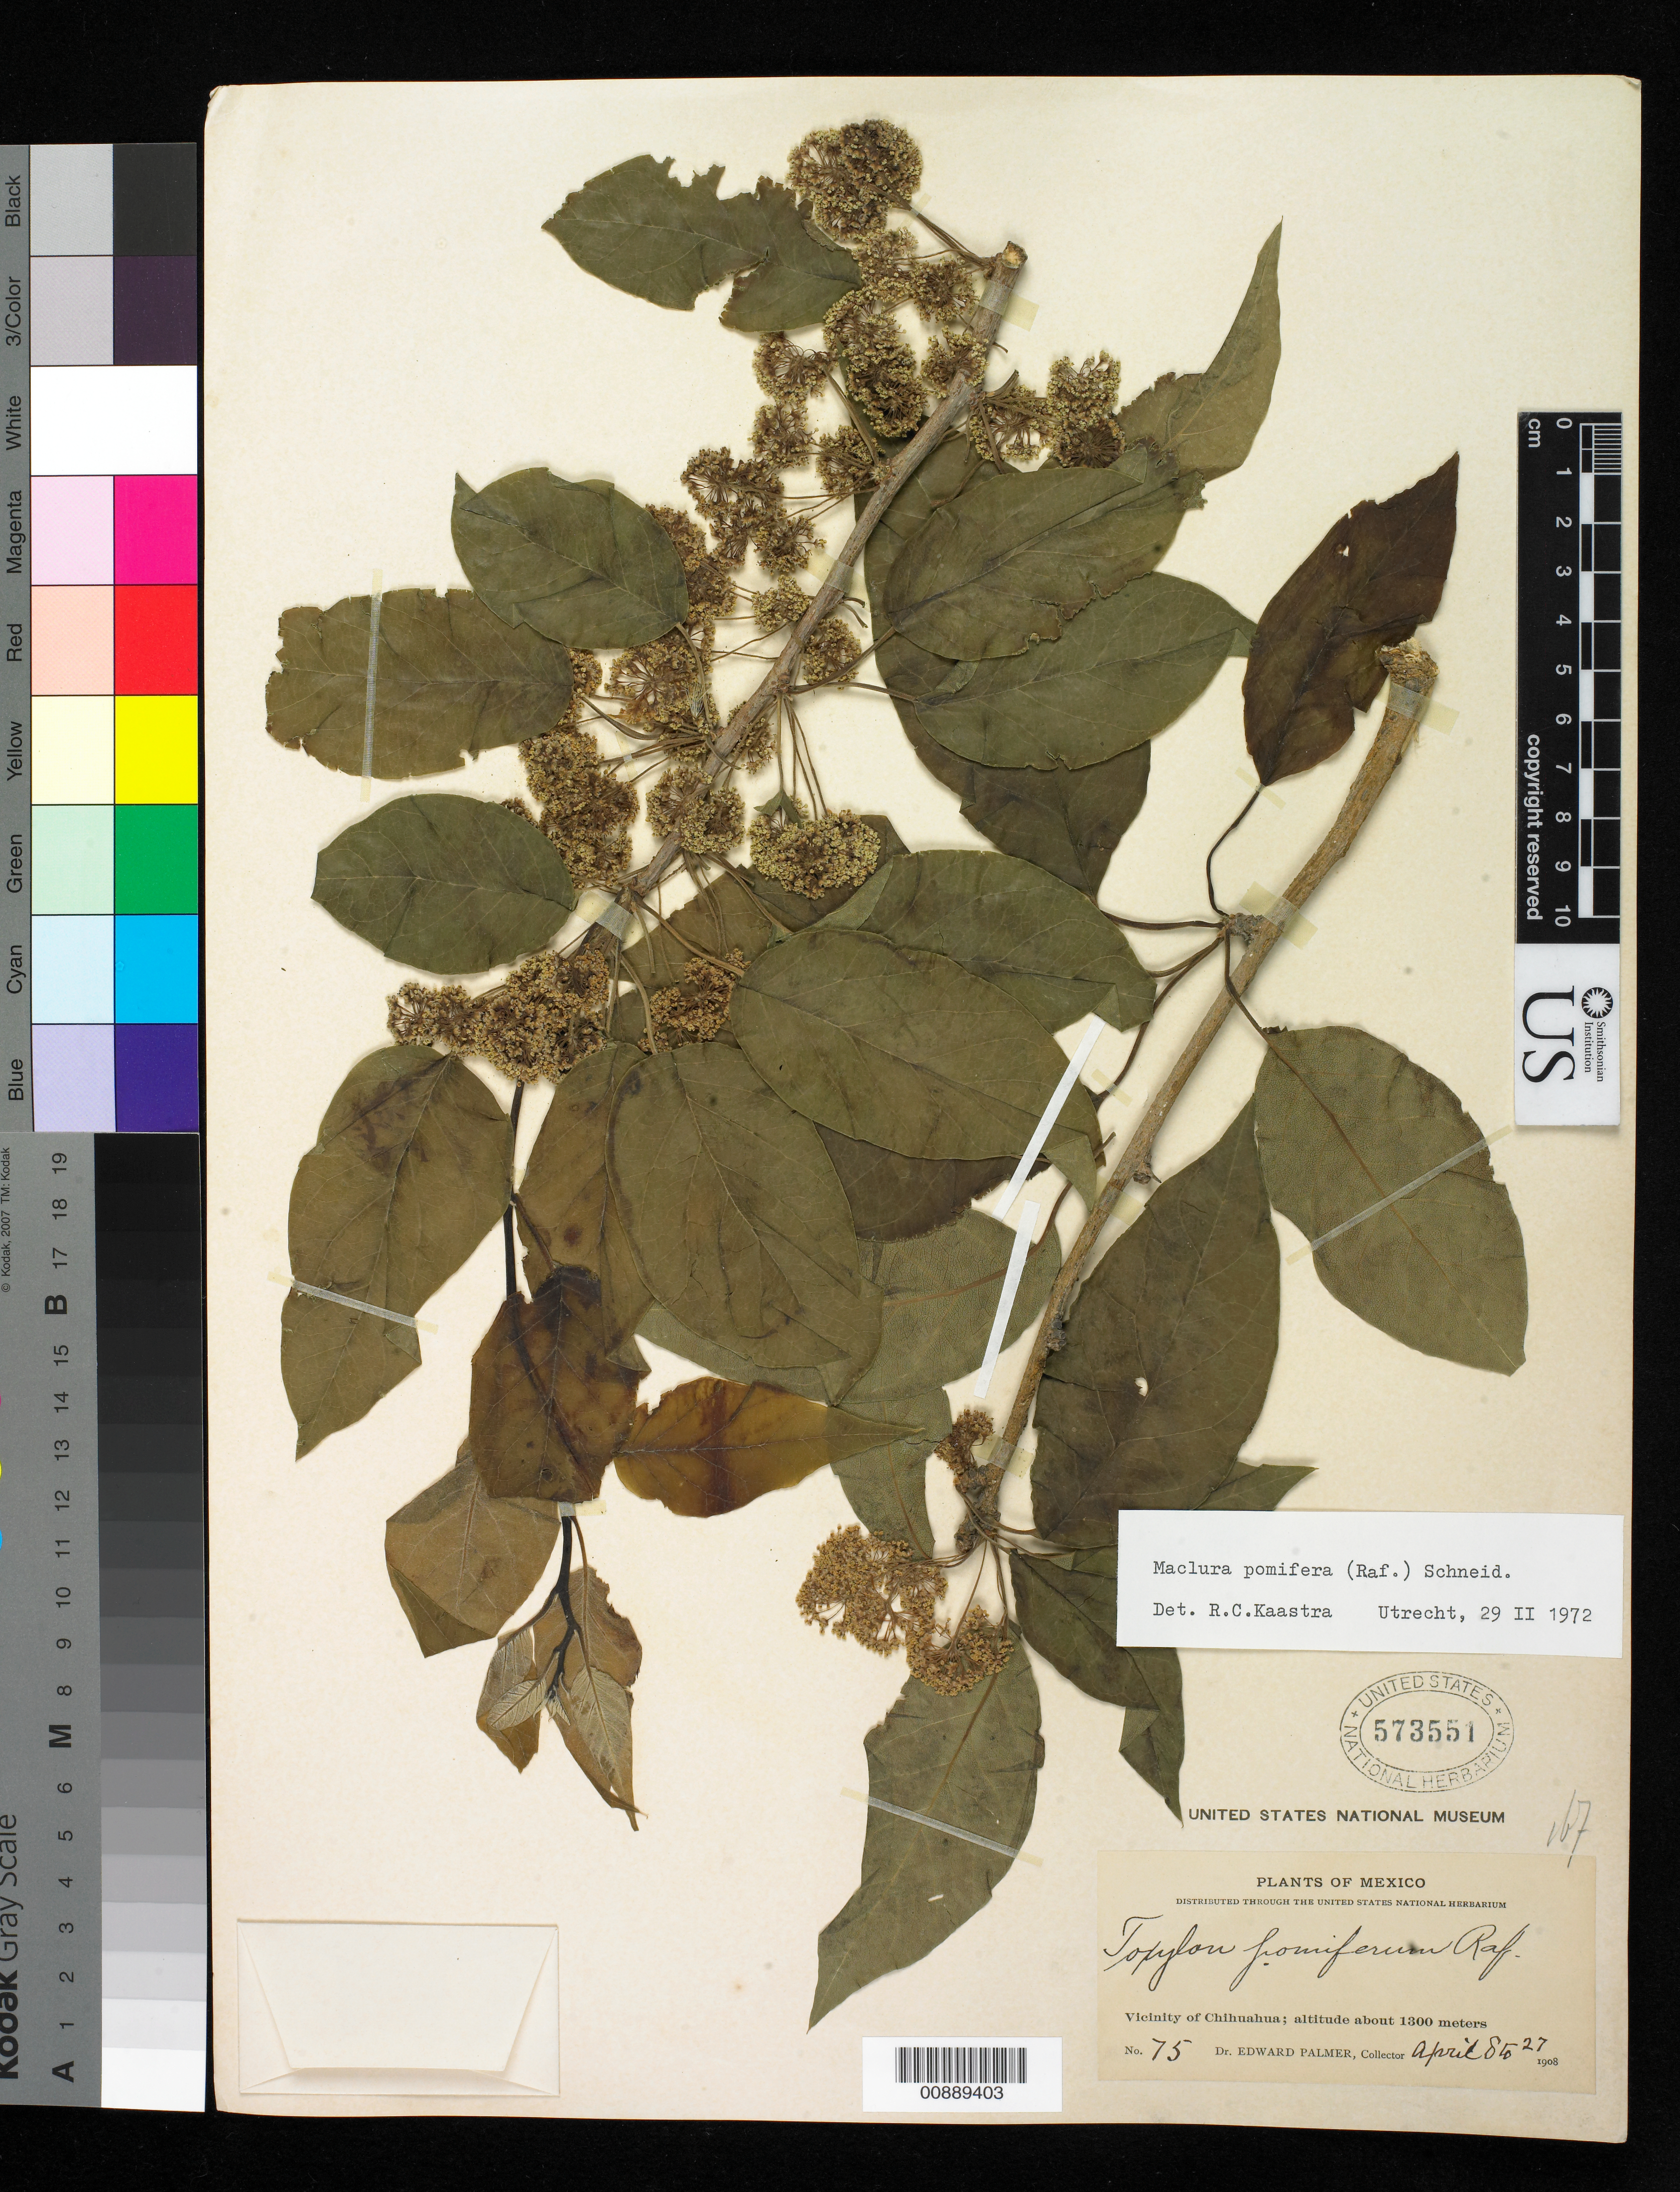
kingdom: Plantae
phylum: Tracheophyta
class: Magnoliopsida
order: Rosales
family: Moraceae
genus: Maclura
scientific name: Maclura pomifera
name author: (Raf.) C.K. Schneid.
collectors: E. Palmer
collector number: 75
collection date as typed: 08 Apr 1908 to 27 Apr 1908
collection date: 1908-04-08/1908-04-27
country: Mexico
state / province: Chihuahua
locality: Vicinity of Chihuahua.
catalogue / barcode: US 573551